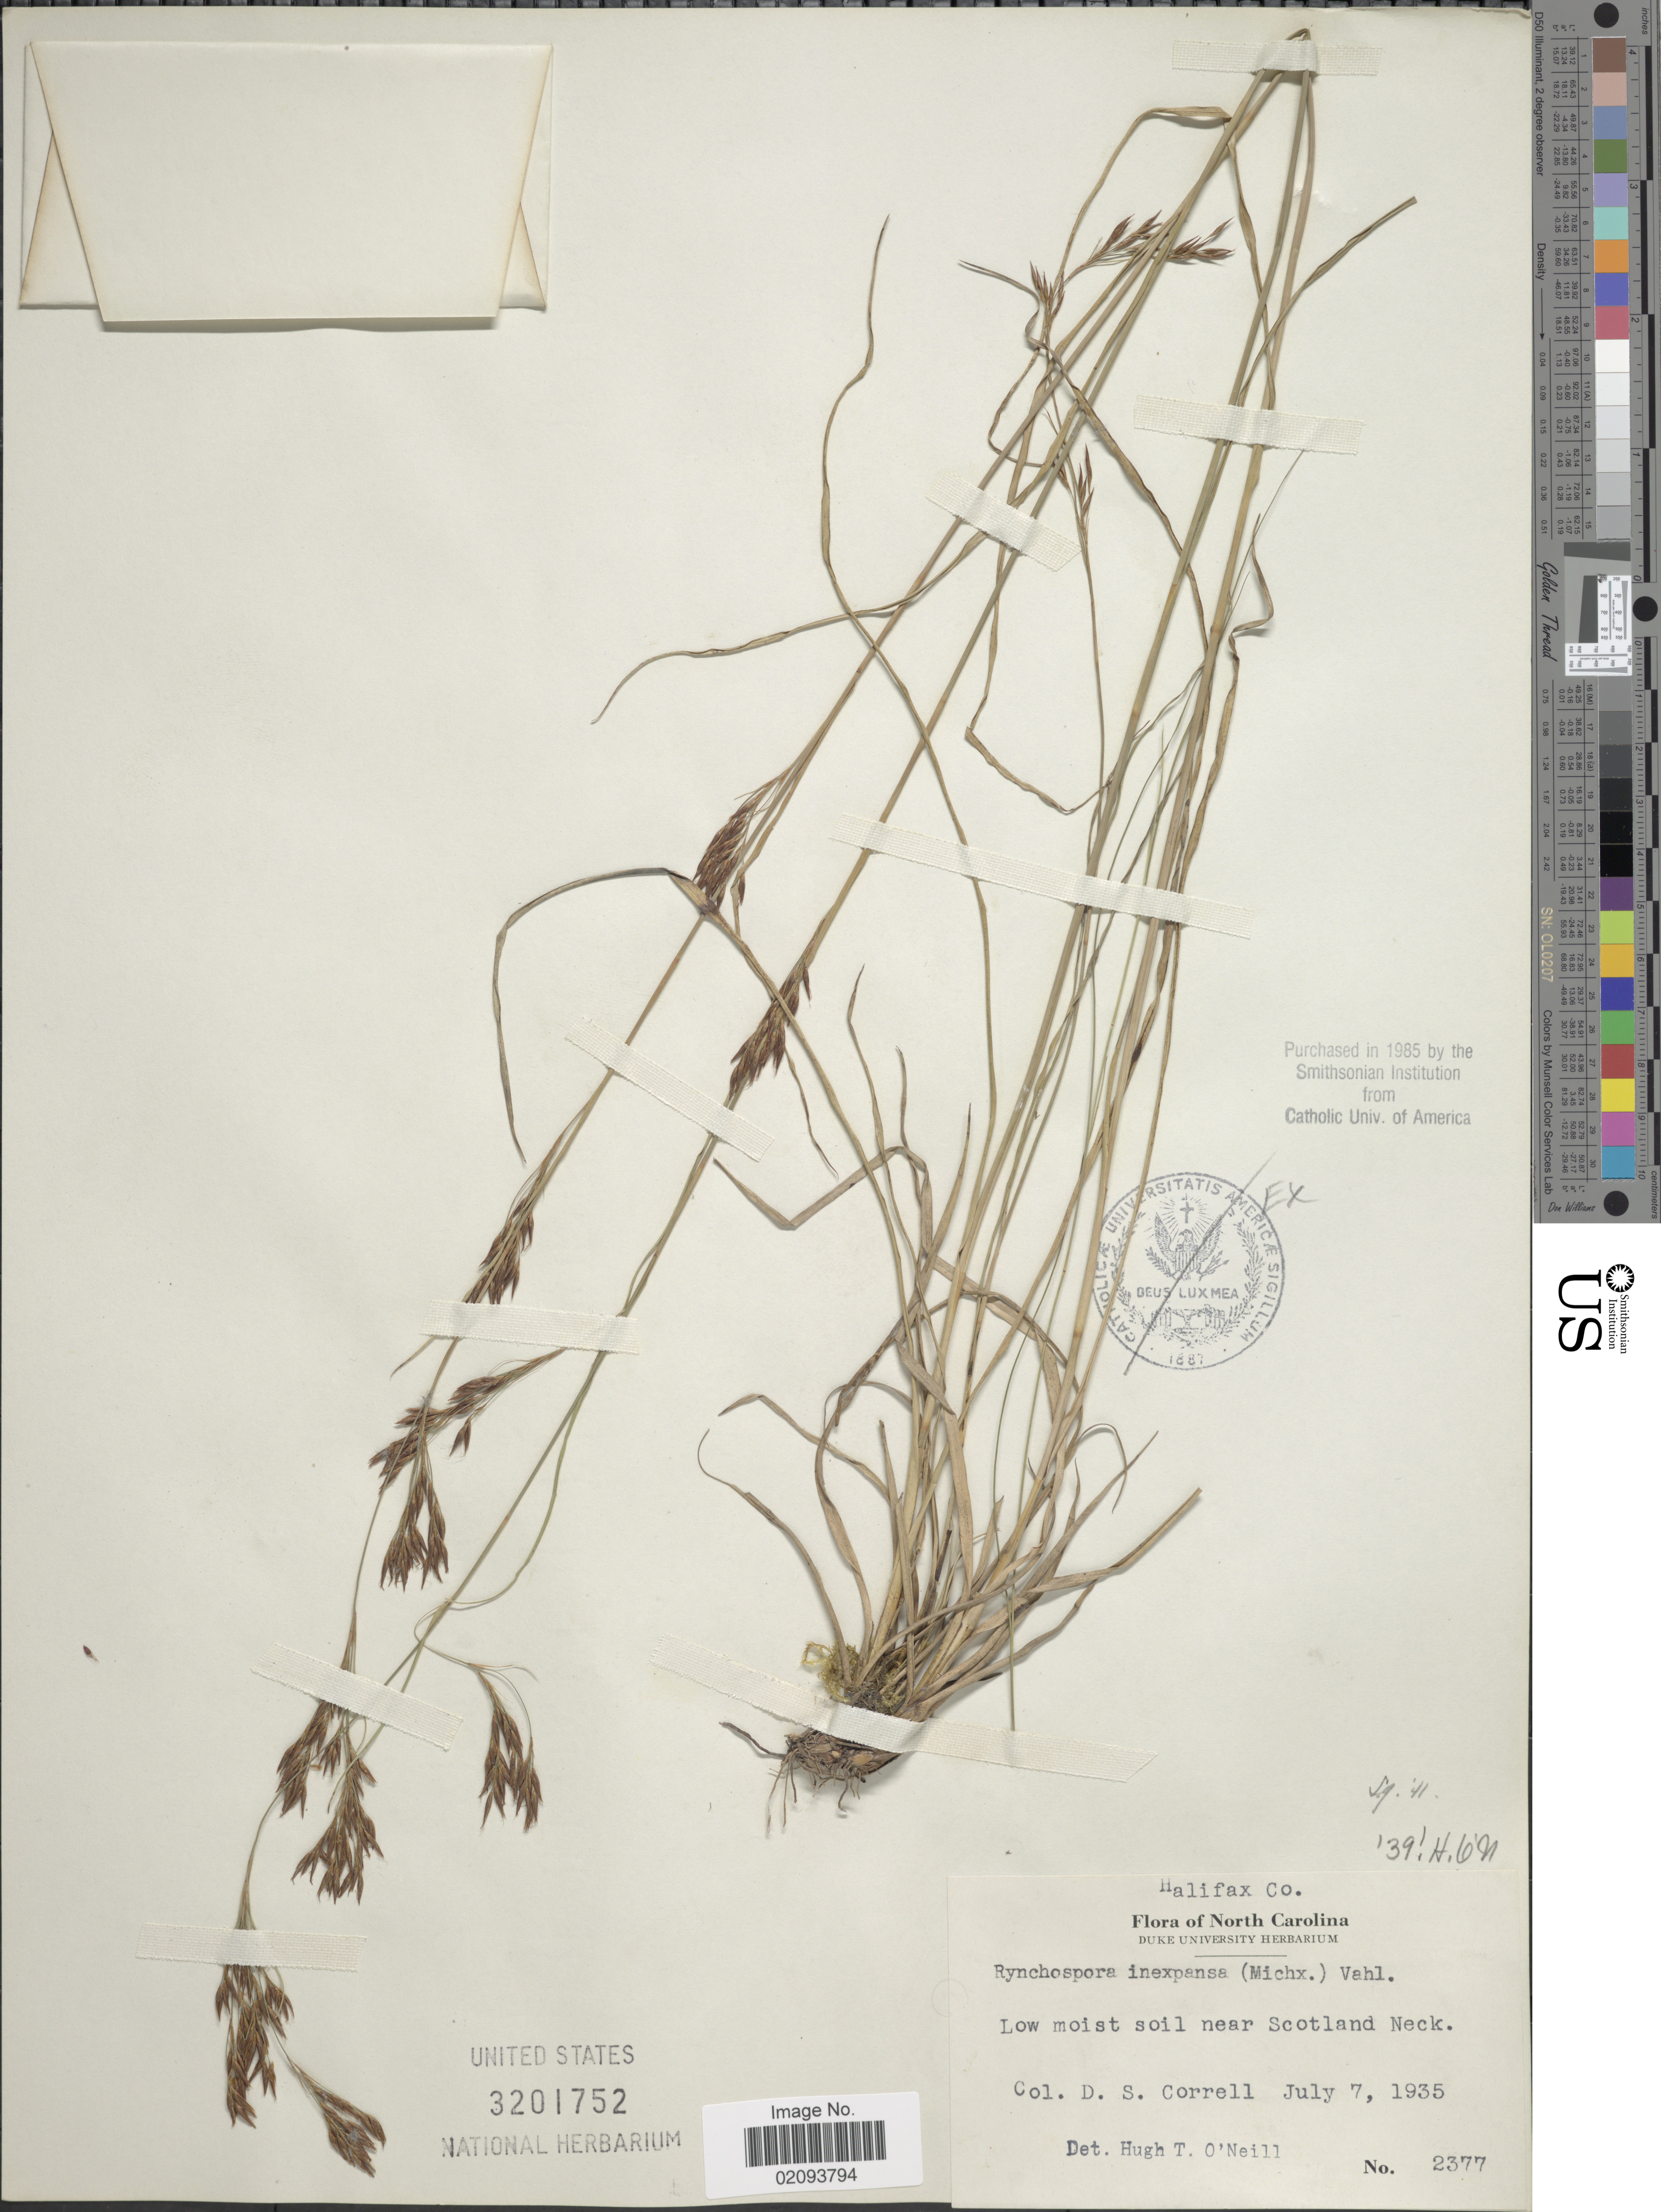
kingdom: Plantae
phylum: Tracheophyta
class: Liliopsida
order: Poales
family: Cyperaceae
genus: Rhynchospora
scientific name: Rhynchospora inexpansa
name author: (Michx.) Vahl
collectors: D. S. Correll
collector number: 2377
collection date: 1935-07-07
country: United States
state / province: North Carolina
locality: Halifax Co. Low moist soil near Scotland Neck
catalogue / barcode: US 3201752